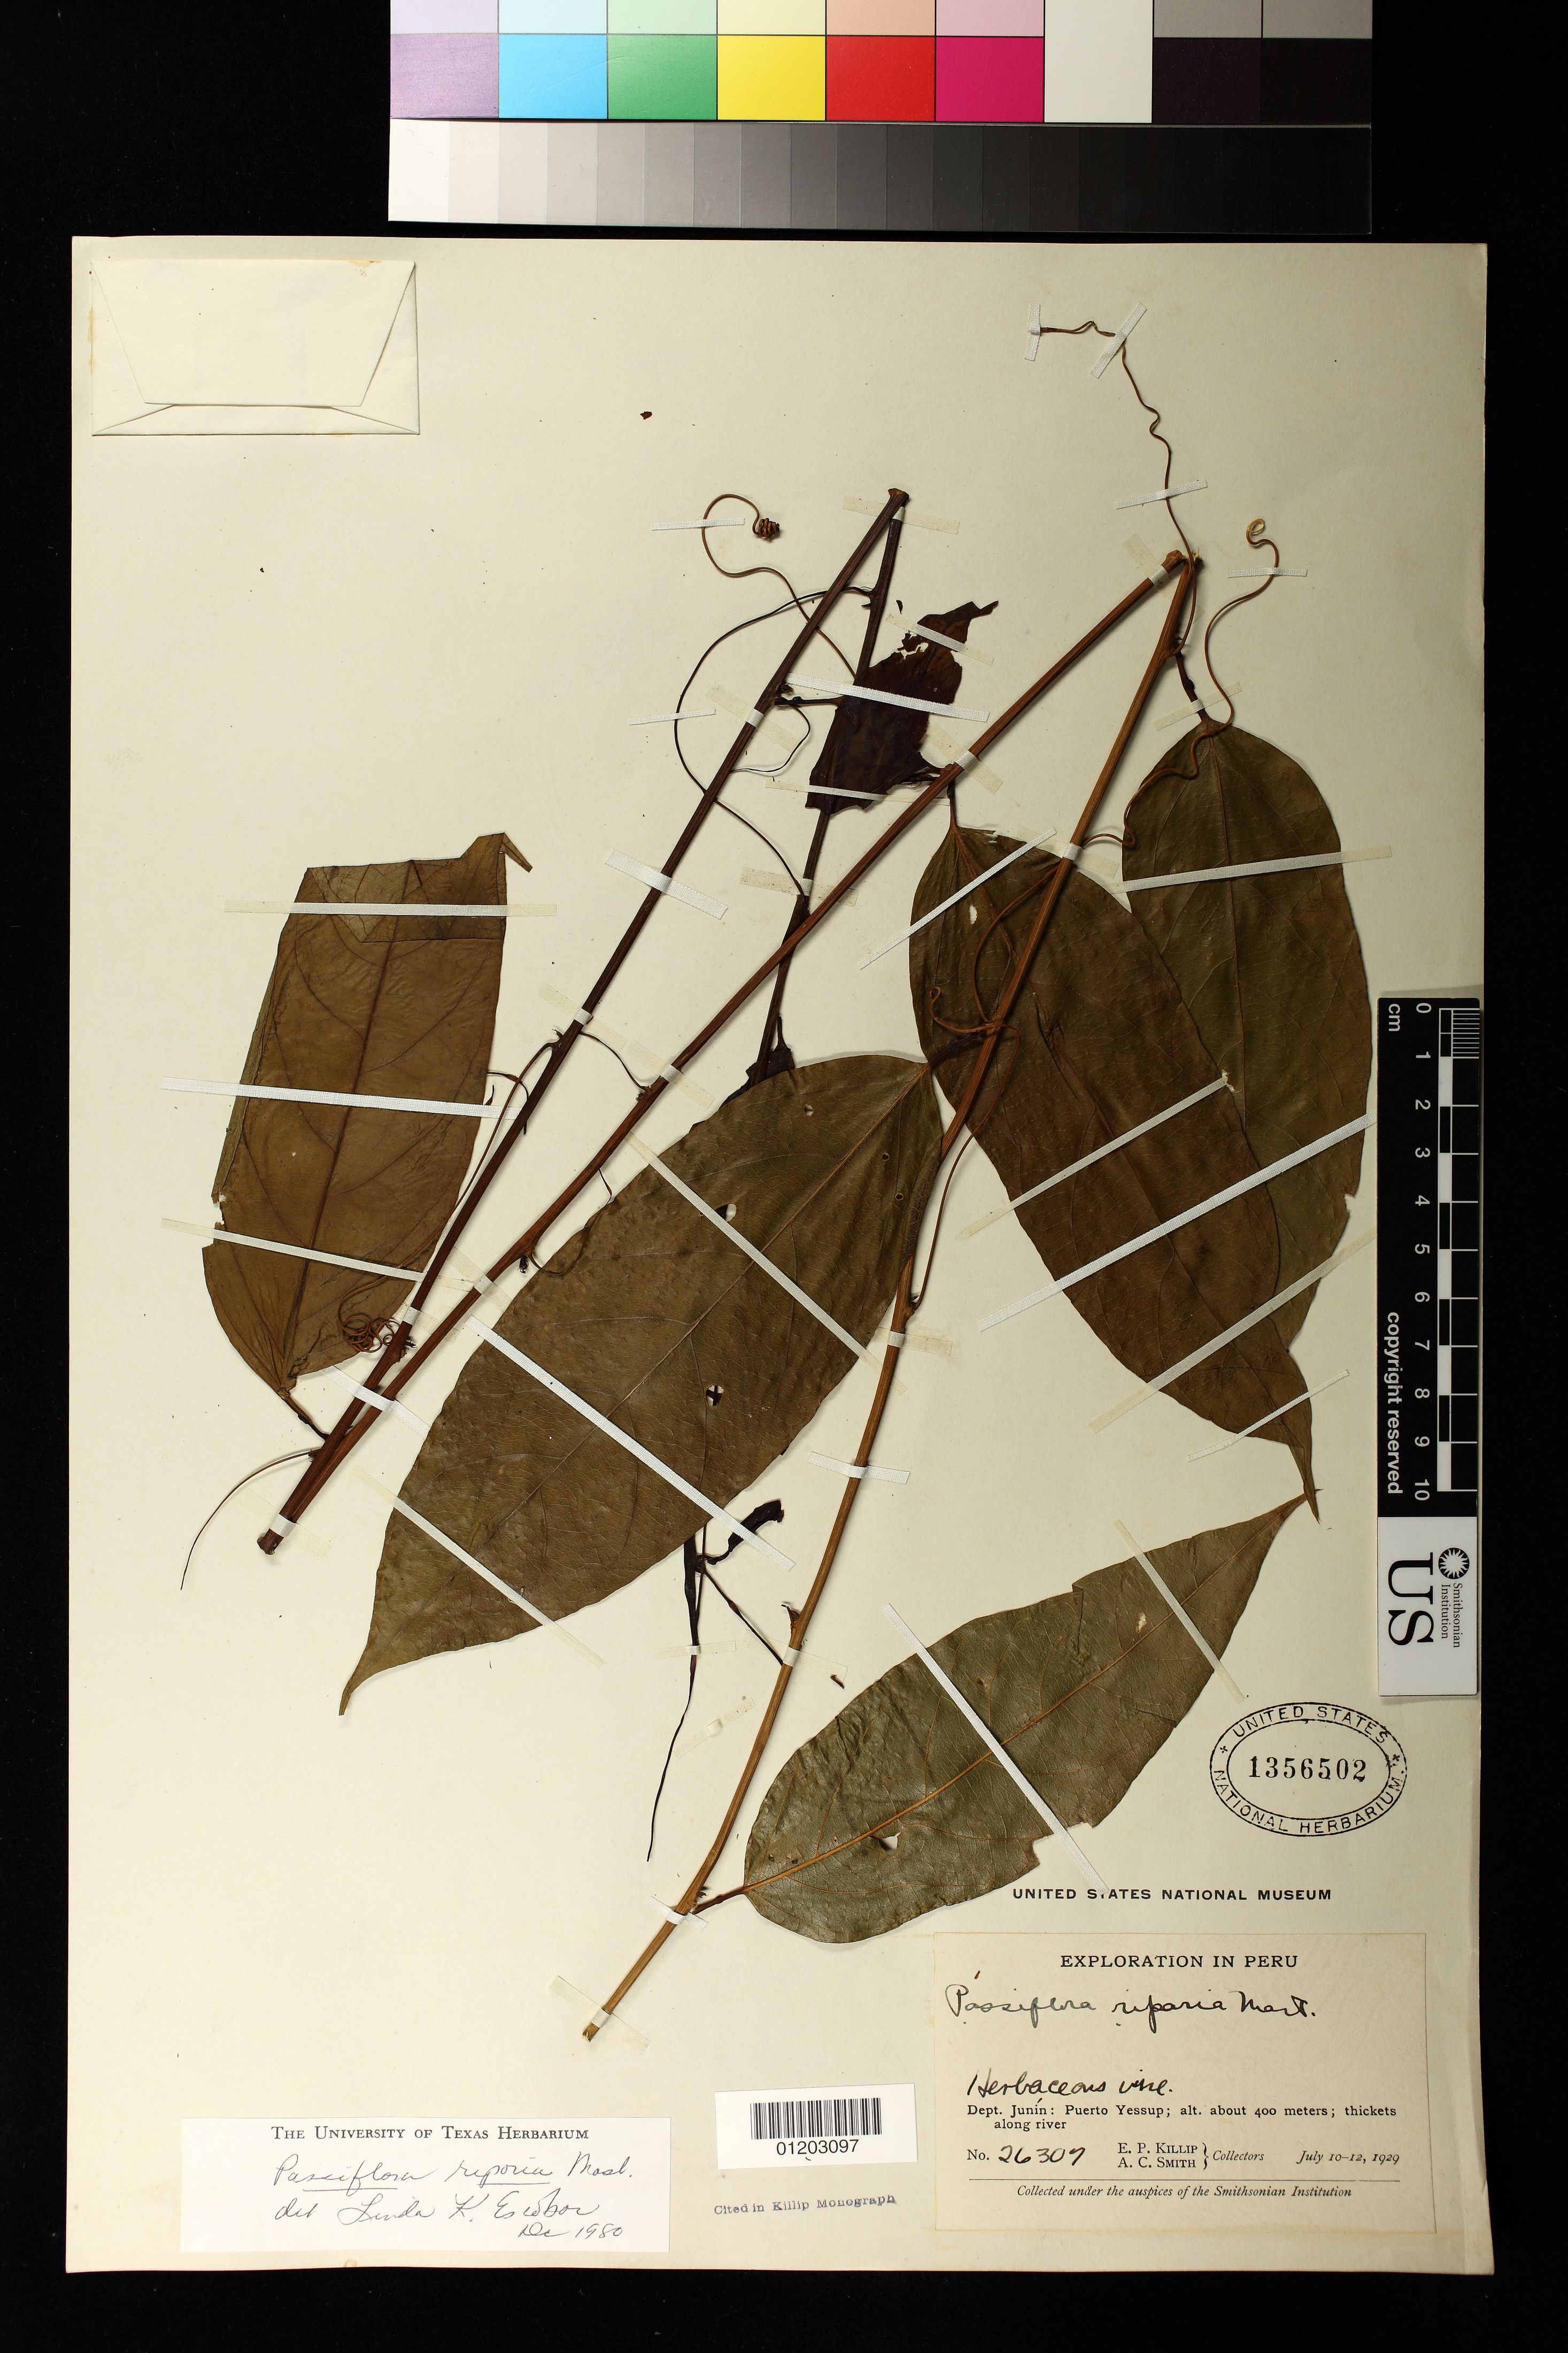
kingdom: Plantae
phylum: Tracheophyta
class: Magnoliopsida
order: Malpighiales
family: Passifloraceae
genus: Passiflora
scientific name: Passiflora riparia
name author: Mart. ex Mast.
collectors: E. P. Killip & A. C. Smith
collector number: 26307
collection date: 1929-07-10/1929-07-12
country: Peru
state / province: Junín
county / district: Junín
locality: Puerto Yessup; thickets along river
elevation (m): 400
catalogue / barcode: US 1356502